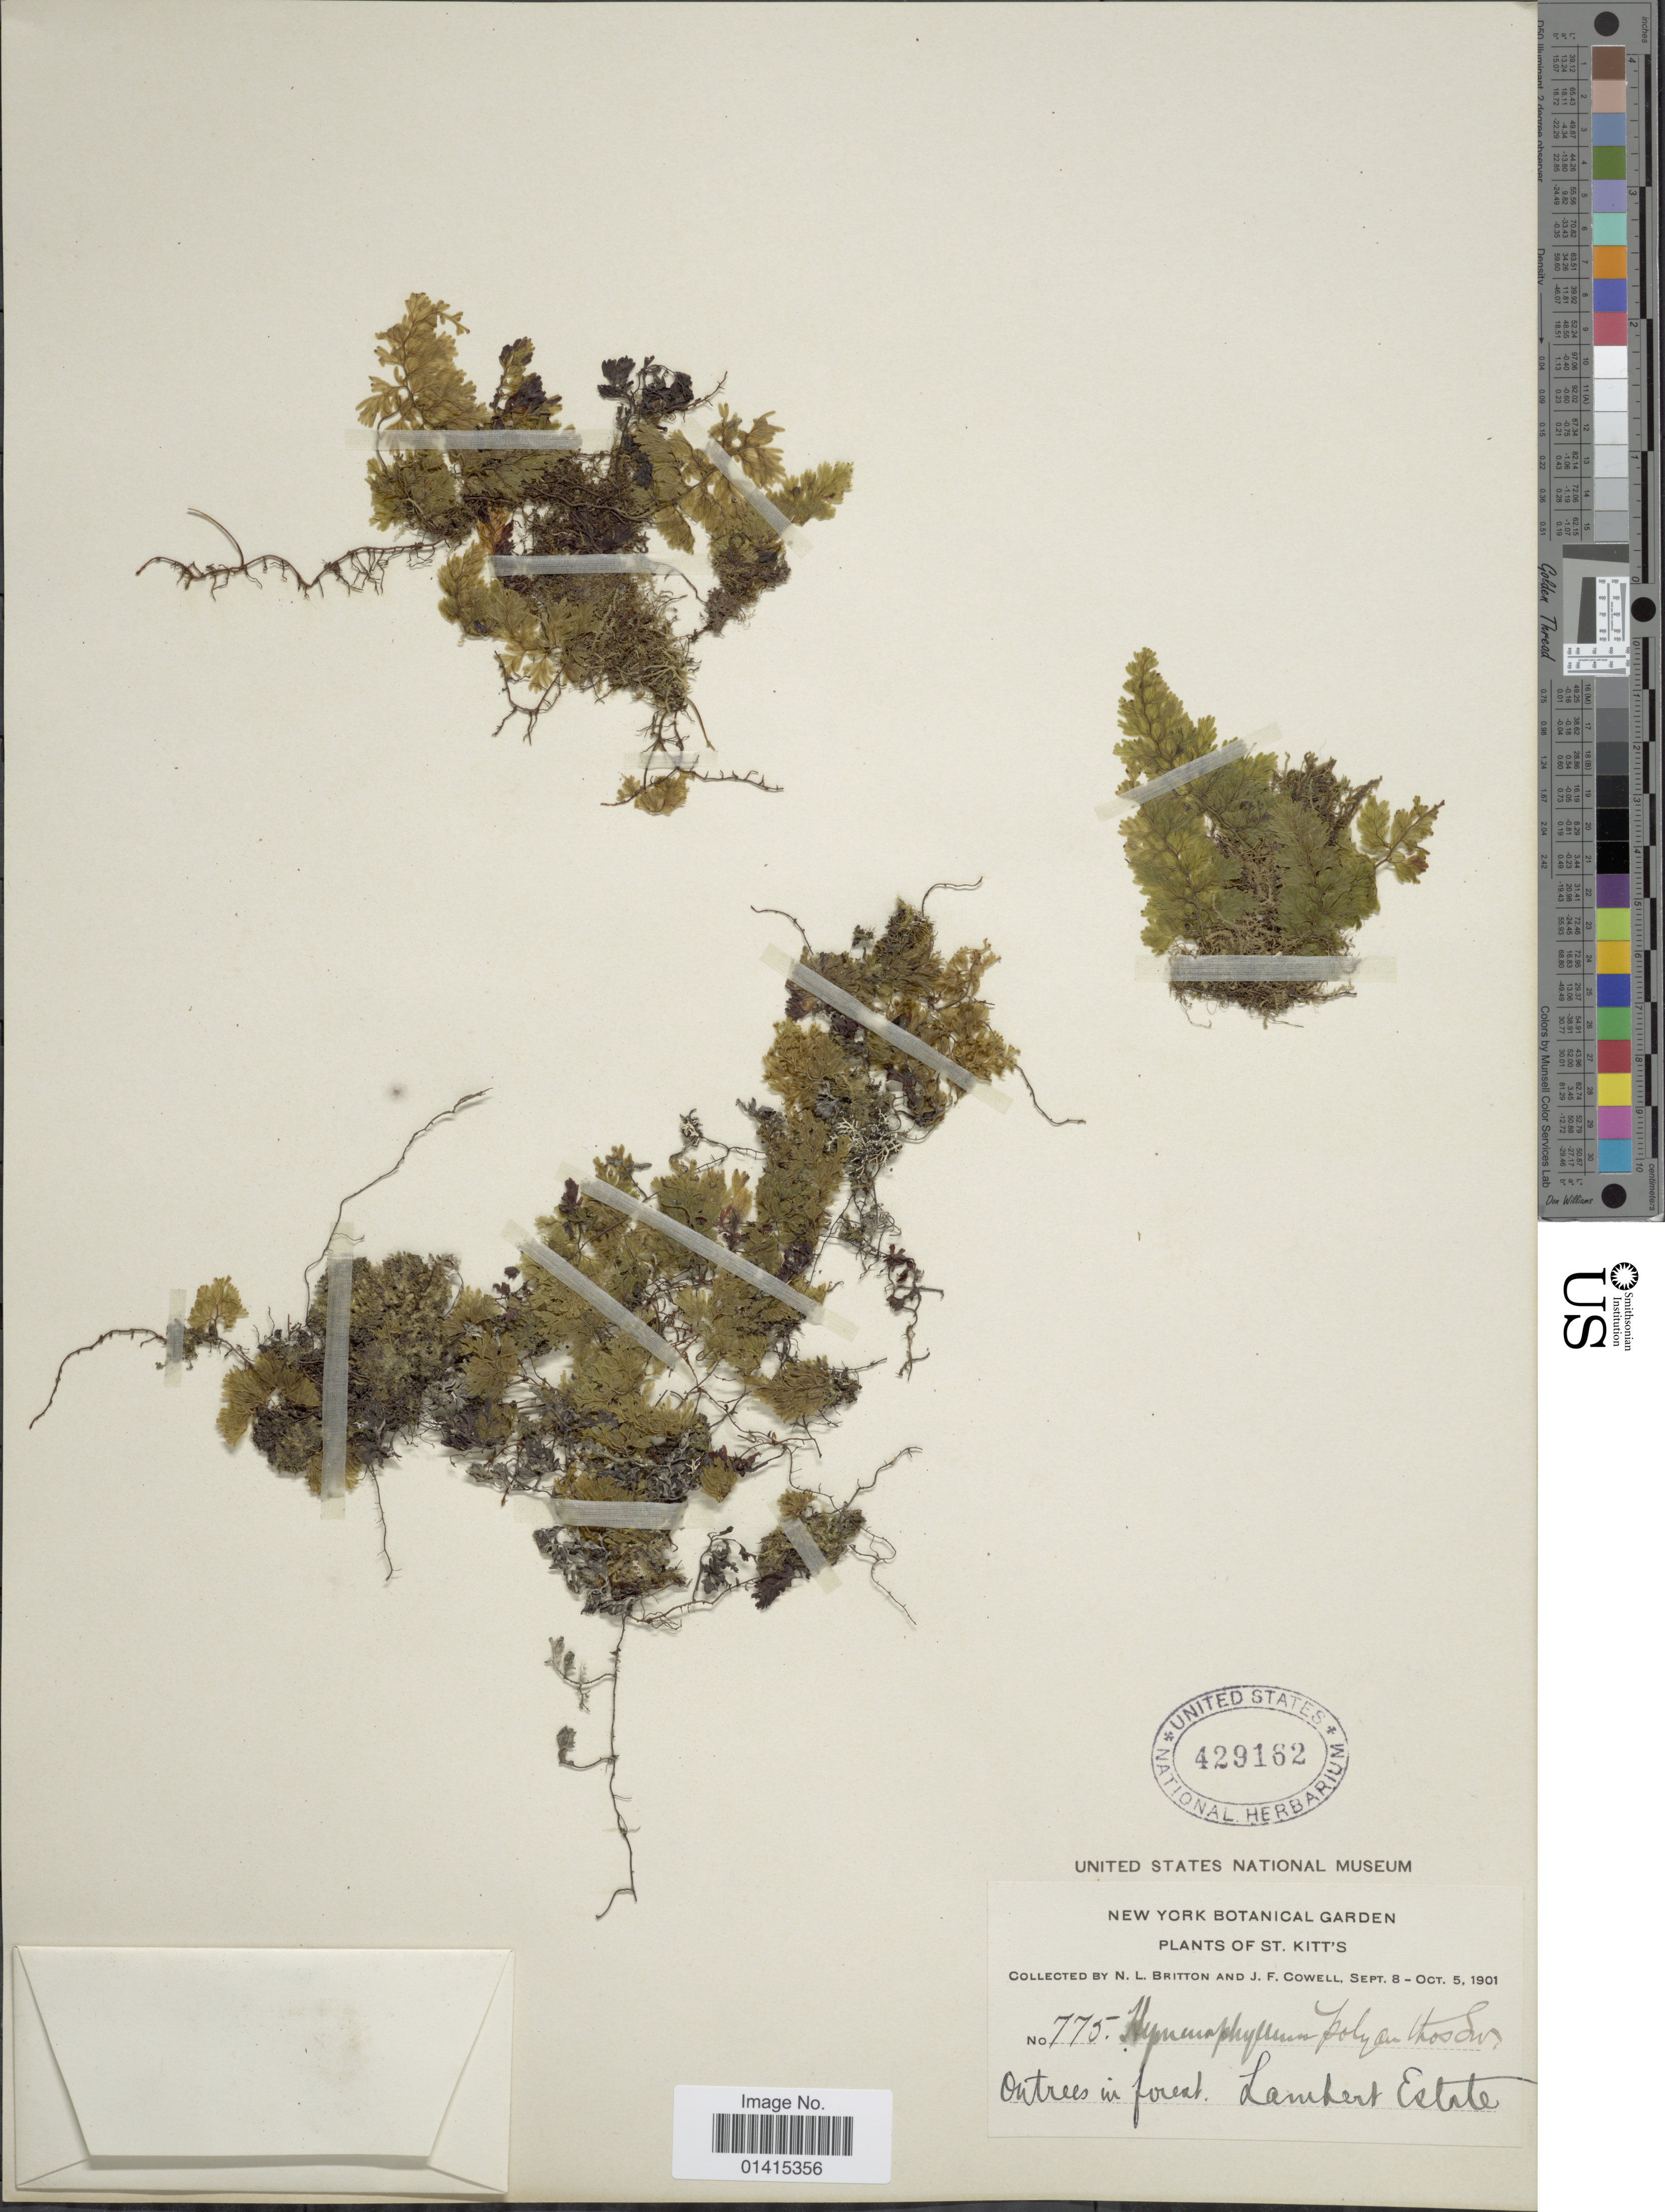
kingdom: Plantae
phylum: Tracheophyta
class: Polypodiopsida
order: Hymenophyllales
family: Hymenophyllaceae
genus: Hymenophyllum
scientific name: Hymenophyllum polyanthos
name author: (Sw.) Sw.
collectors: N. Britton & J. F. Cowell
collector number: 775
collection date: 1901-09-08/1901-10-05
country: St. Christopher-Nevis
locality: St. Kitts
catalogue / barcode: US 429162